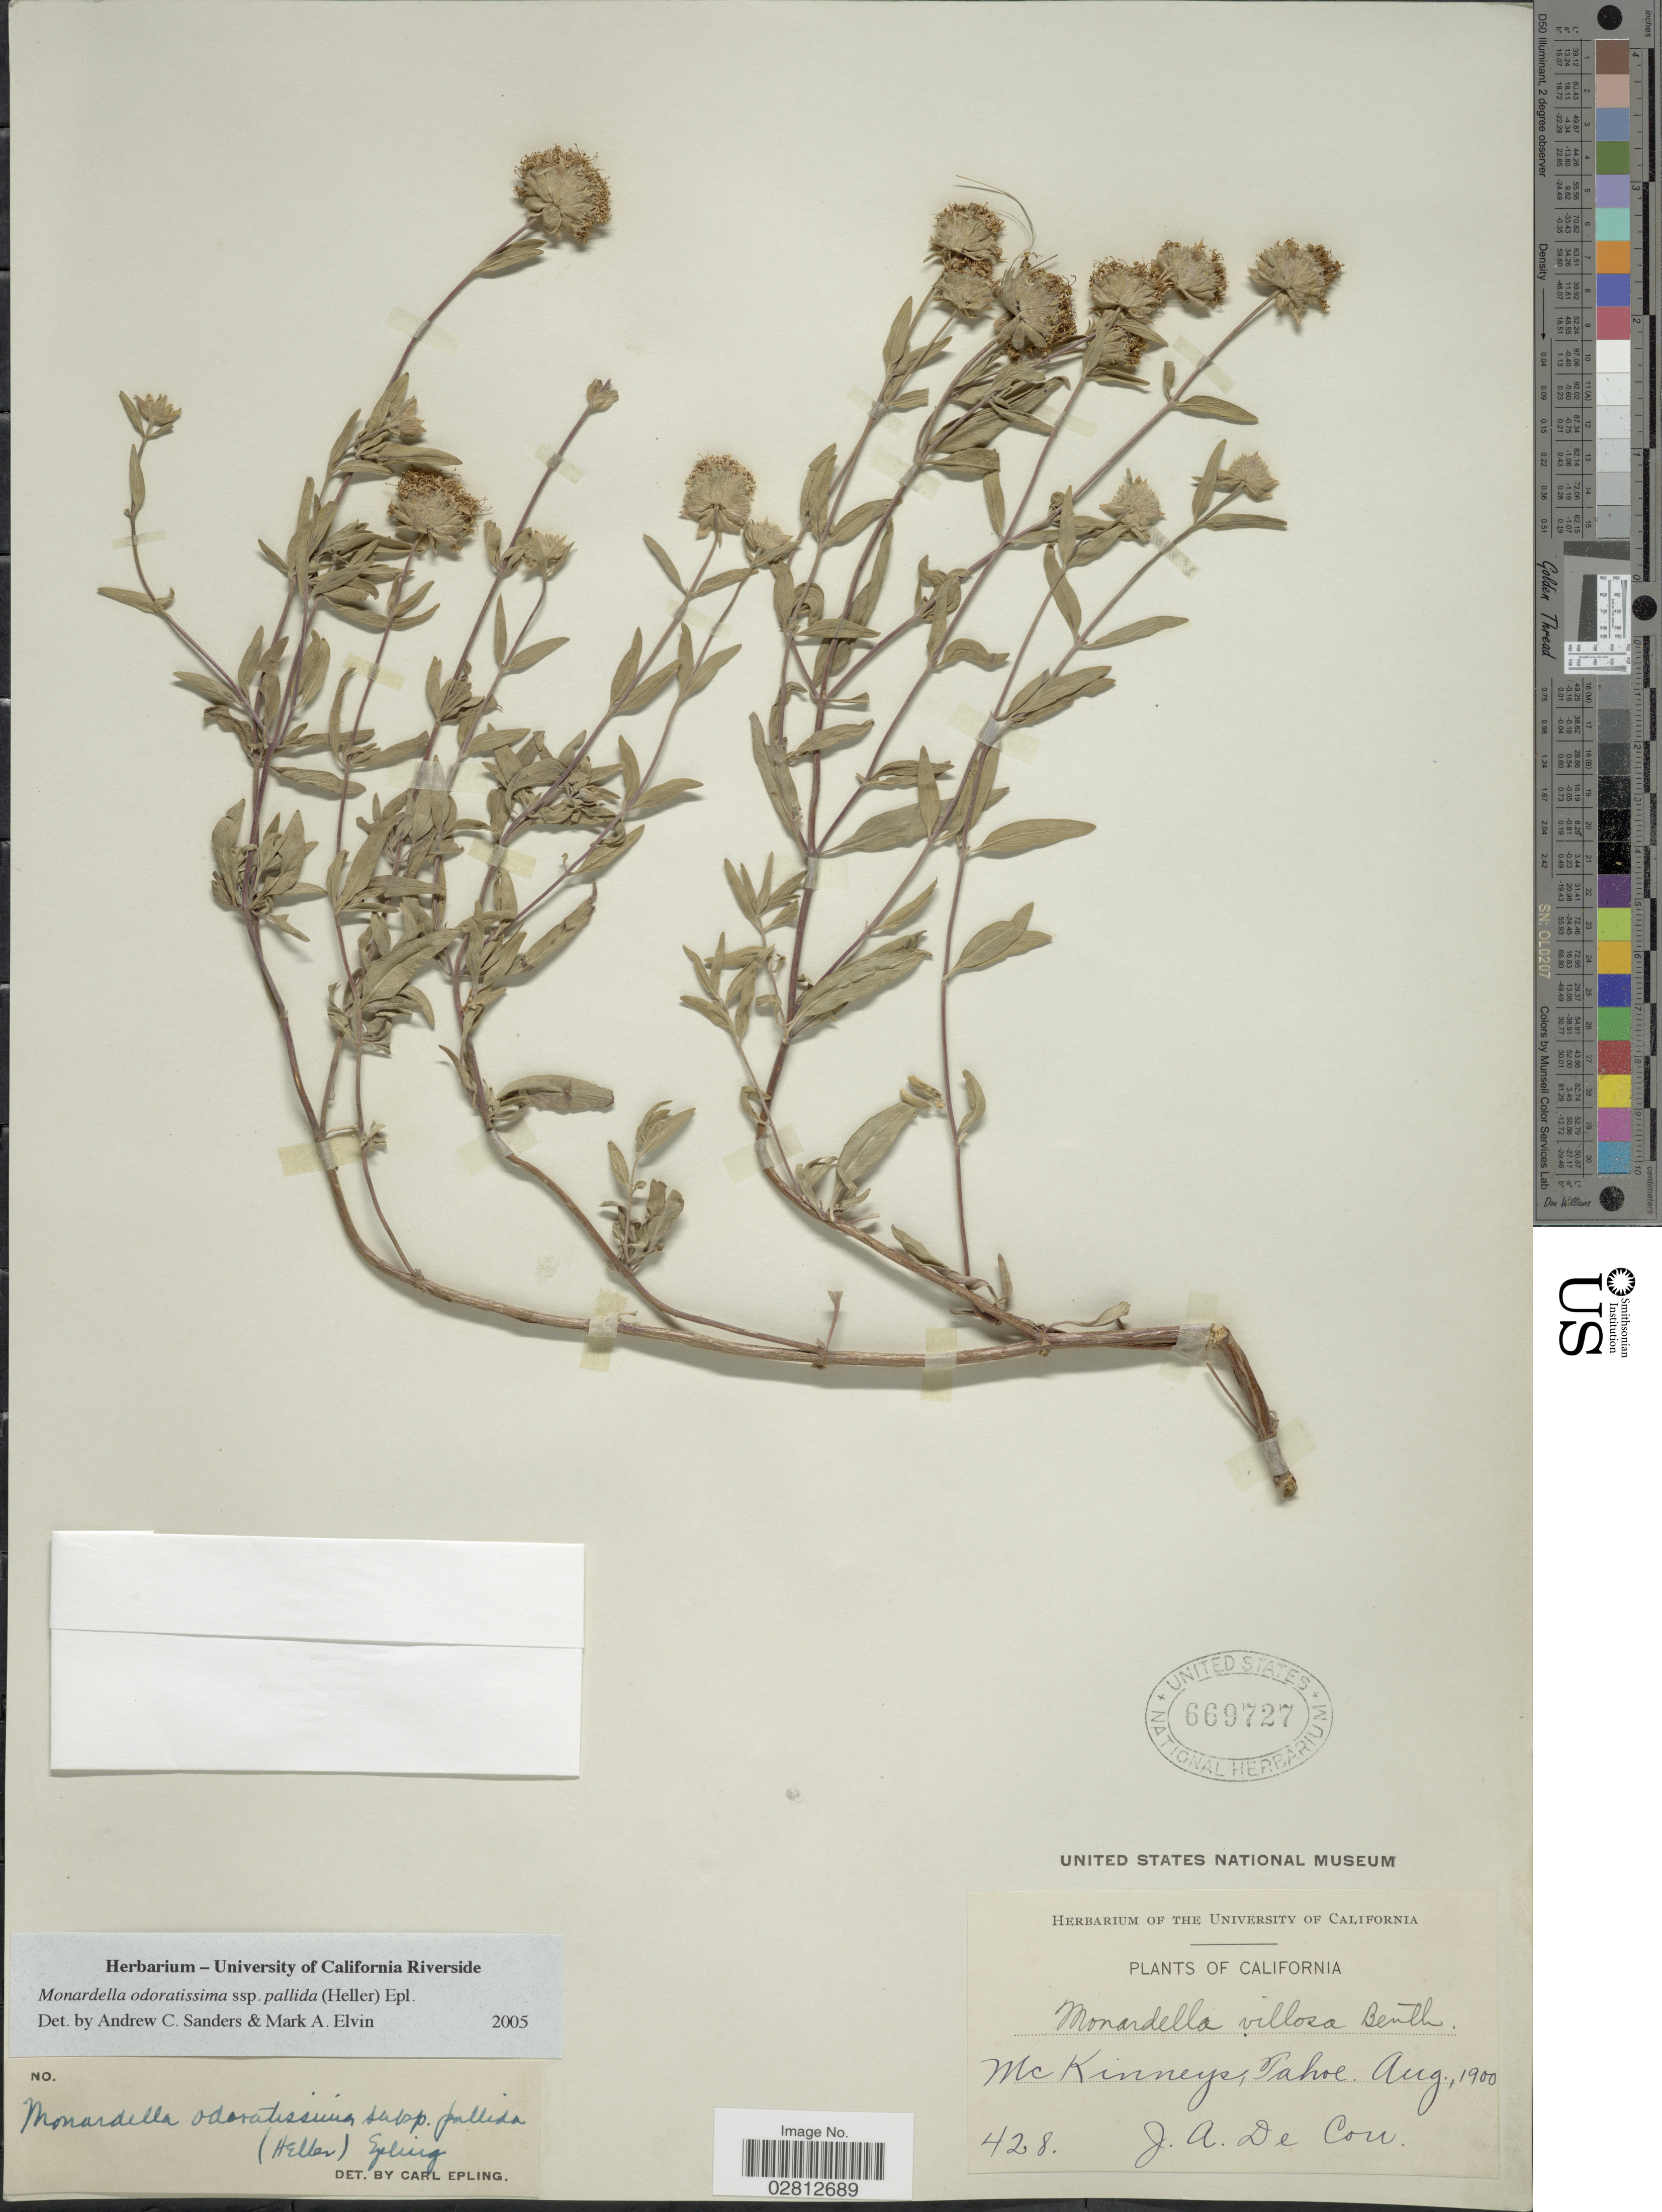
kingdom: Plantae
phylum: Tracheophyta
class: Magnoliopsida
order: Lamiales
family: Lamiaceae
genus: Monardella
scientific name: Monardella odoratissima subsp. pallida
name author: (A. Heller) Epling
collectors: J. DeCou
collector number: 428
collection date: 1900-08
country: United States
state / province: California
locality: McKinneys, Tahoe.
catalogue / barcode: US 669727